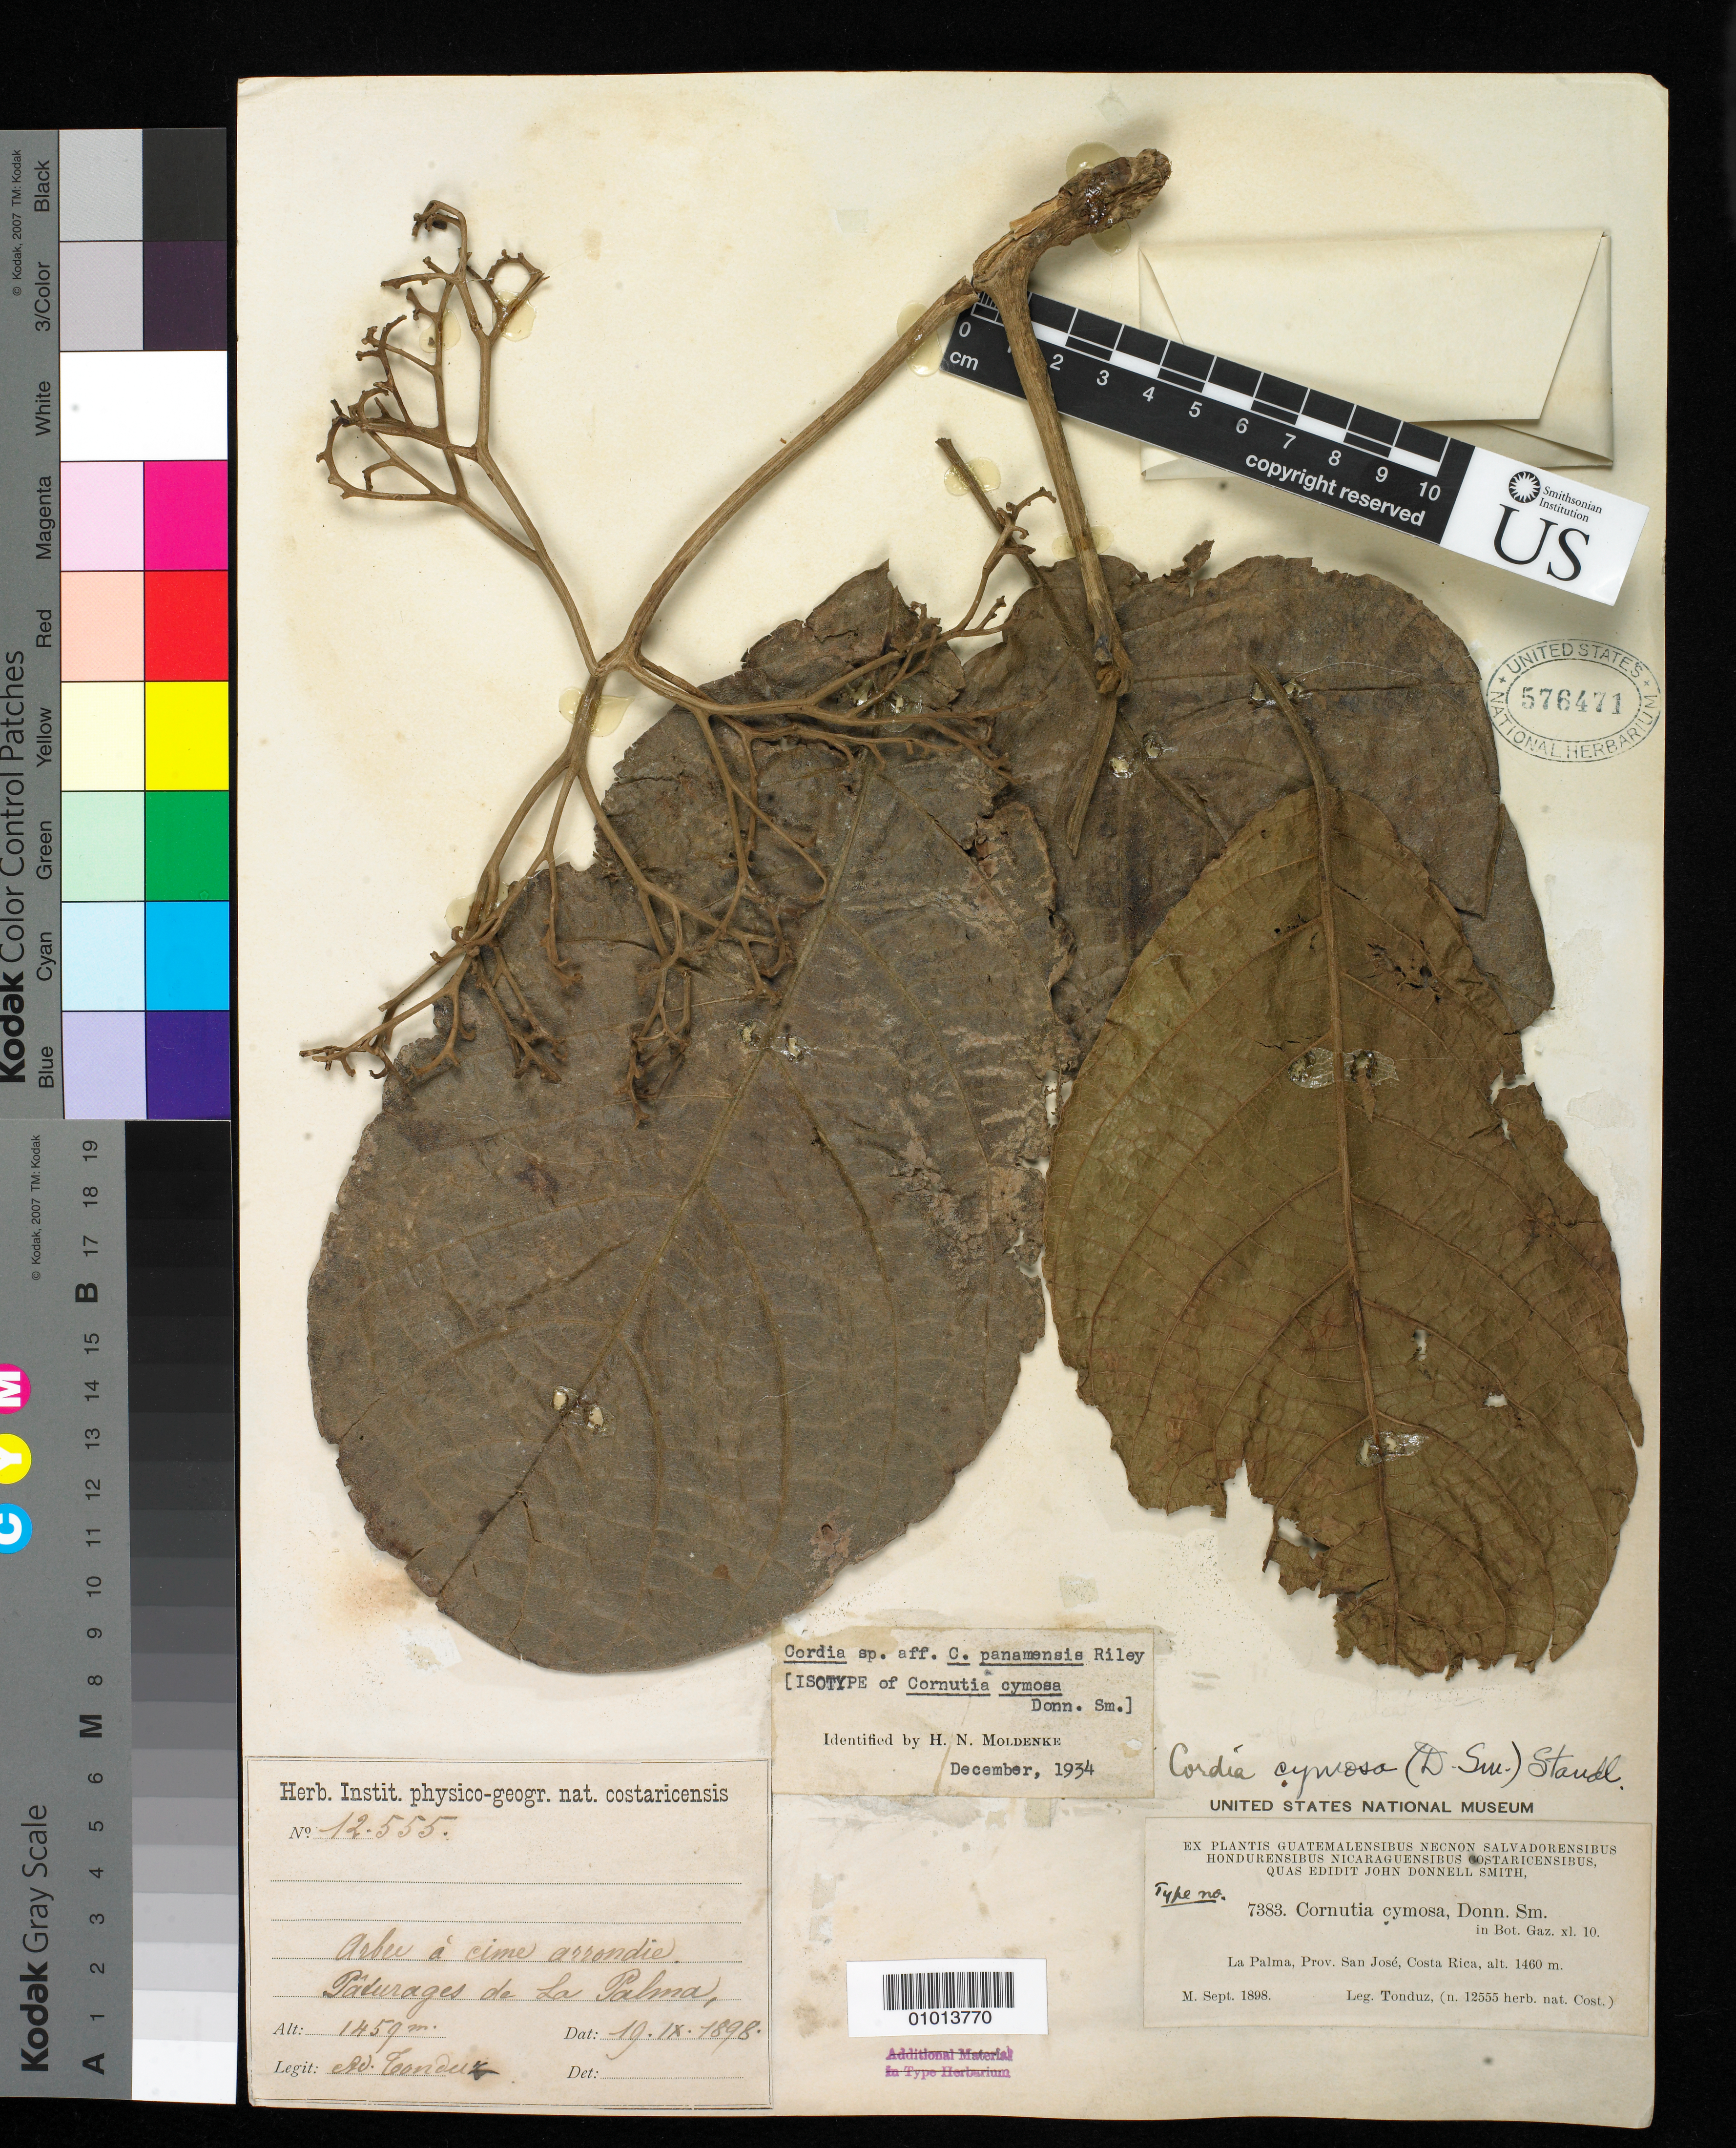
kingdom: Plantae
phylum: Tracheophyta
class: Magnoliopsida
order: Lamiales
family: Lamiaceae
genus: Cornutia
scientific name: Cornutia cymosa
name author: Donn. Sm.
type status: Isolectotype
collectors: A. Tonduz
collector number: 7383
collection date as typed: Sep 1898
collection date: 1898-09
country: Costa Rica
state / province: San José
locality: La palma.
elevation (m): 1460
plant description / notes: Tonduz 12555 = Tonduz [Donn. Sm.] 7383.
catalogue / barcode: US 576471